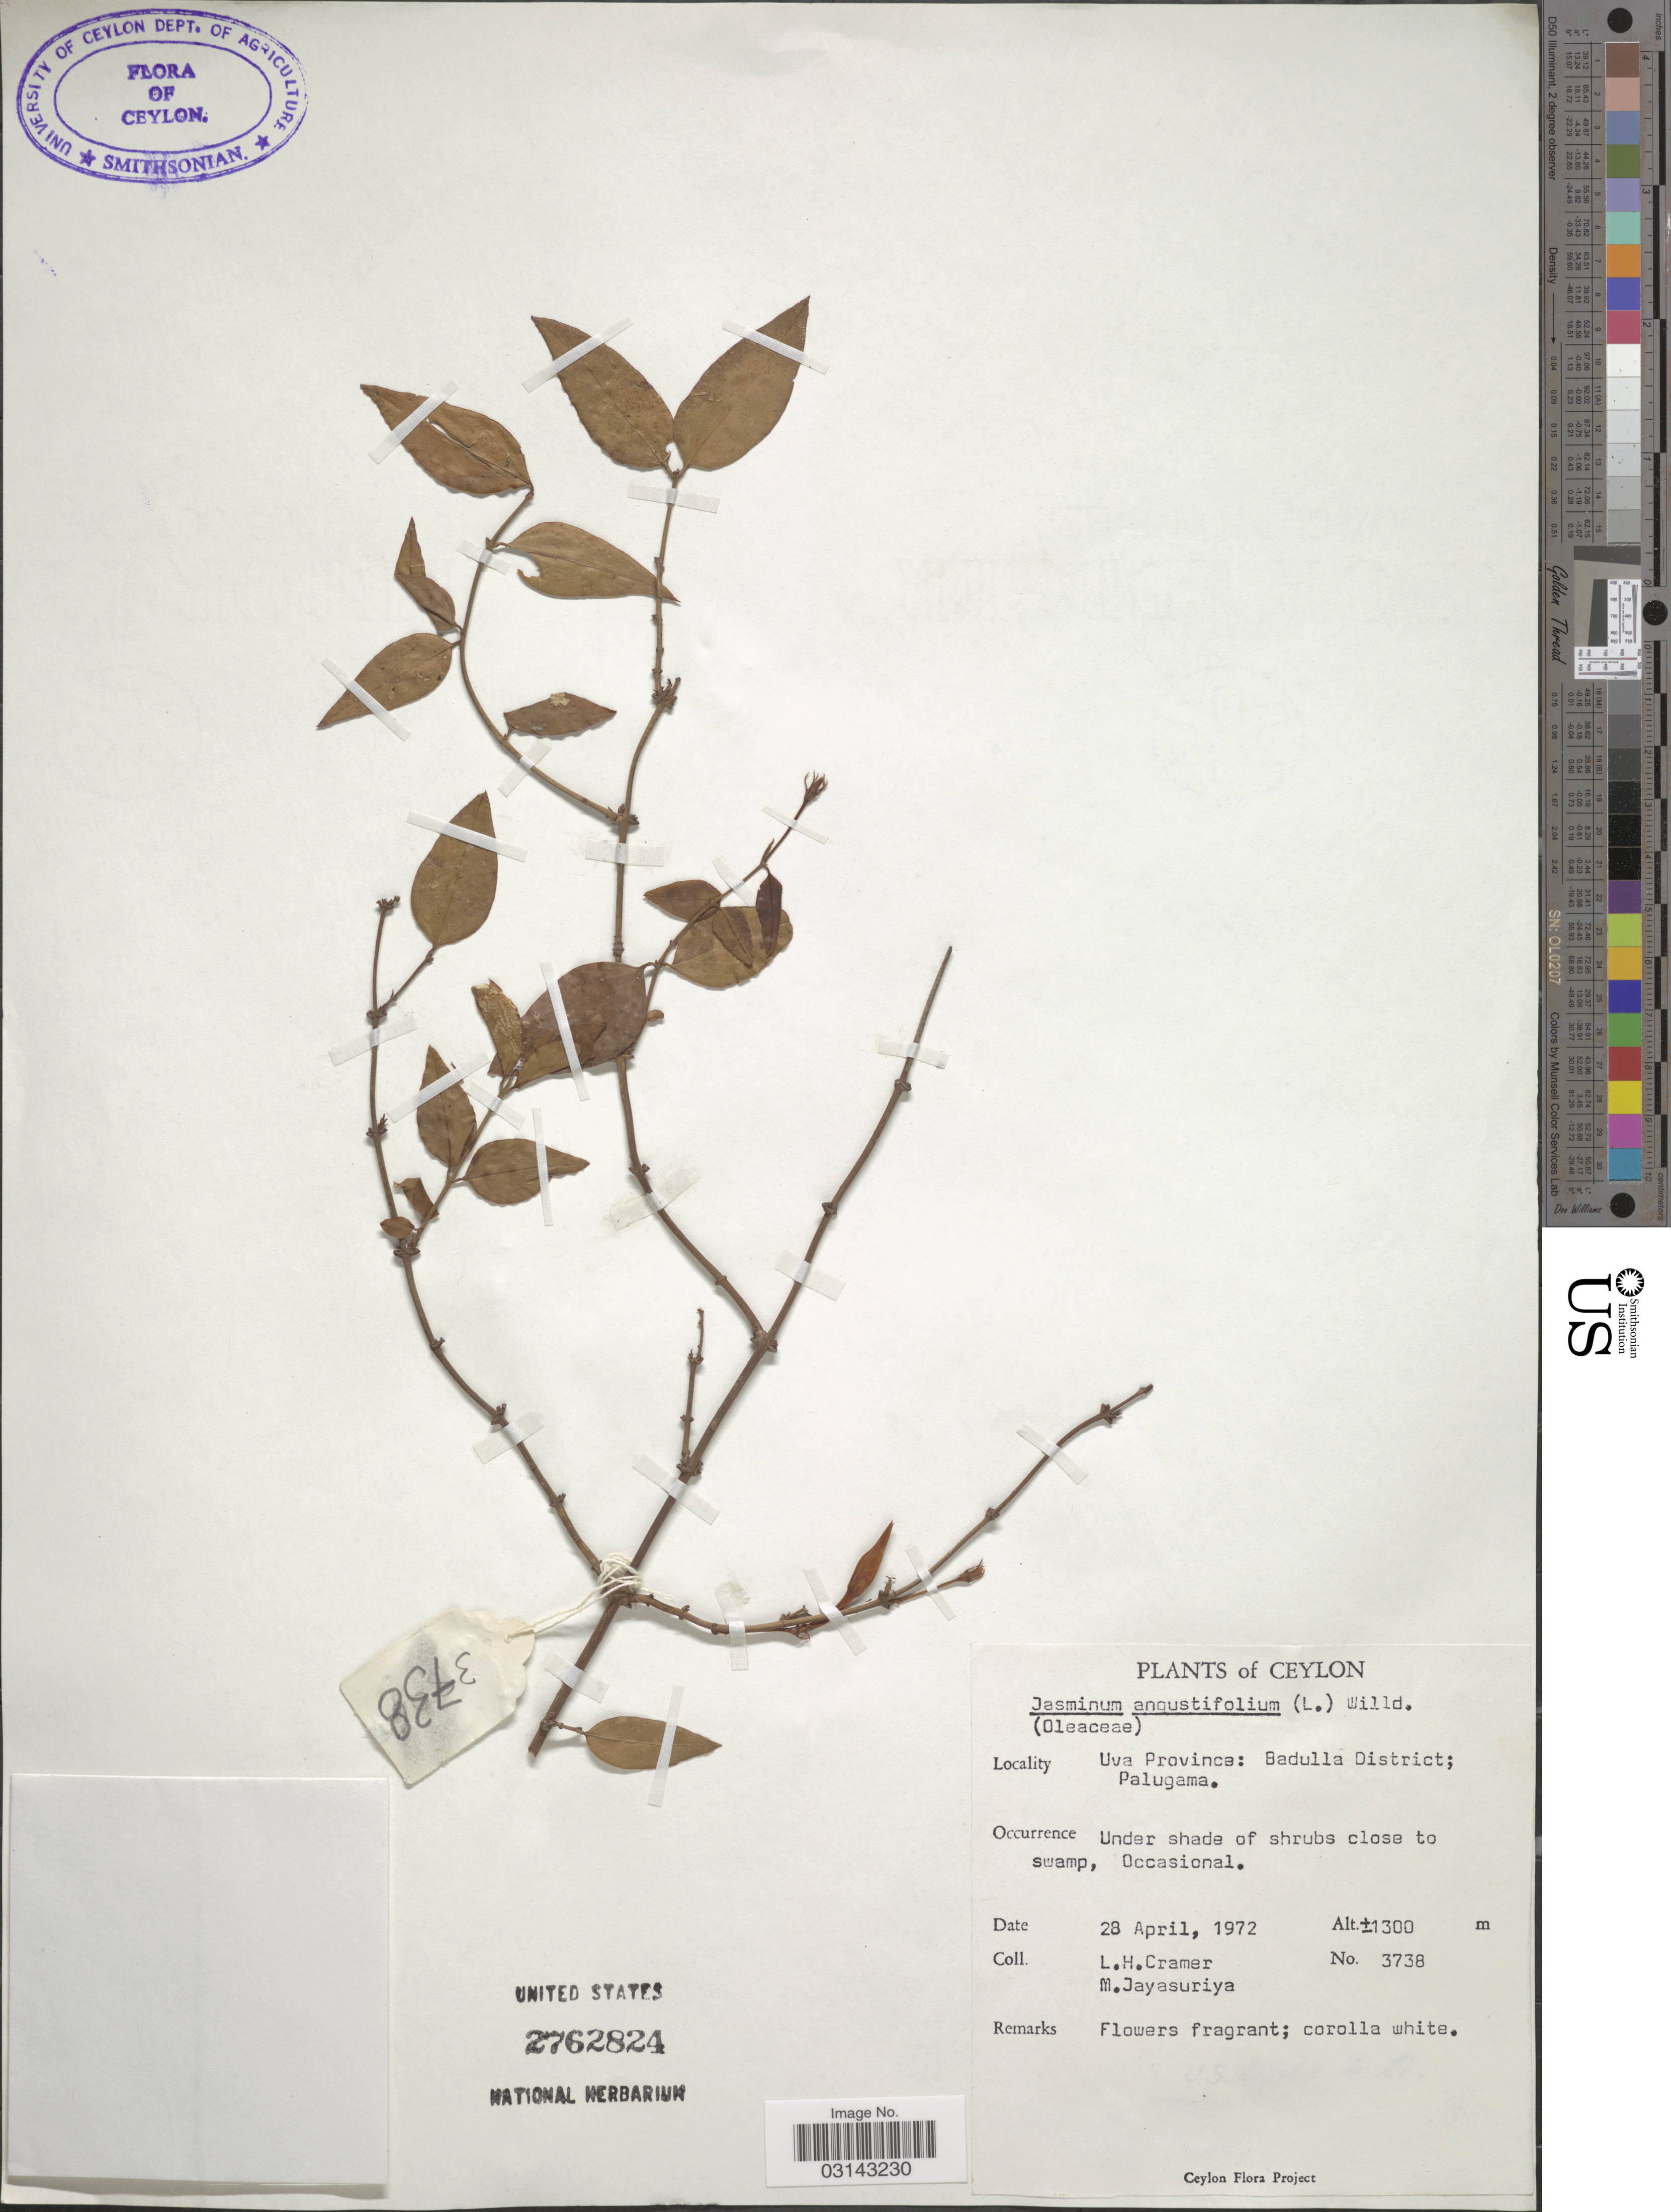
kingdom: Plantae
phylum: Tracheophyta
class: Magnoliopsida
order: Lamiales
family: Oleaceae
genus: Jasminum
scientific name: Jasminum angustifolium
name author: (L.) Willd.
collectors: L. H. Cramer & M. Jayasuriya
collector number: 3738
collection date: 1972-04-28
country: Sri Lanka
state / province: Uva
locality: Ceylon. Badulla District; Palugama.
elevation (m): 1300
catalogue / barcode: US 2762824